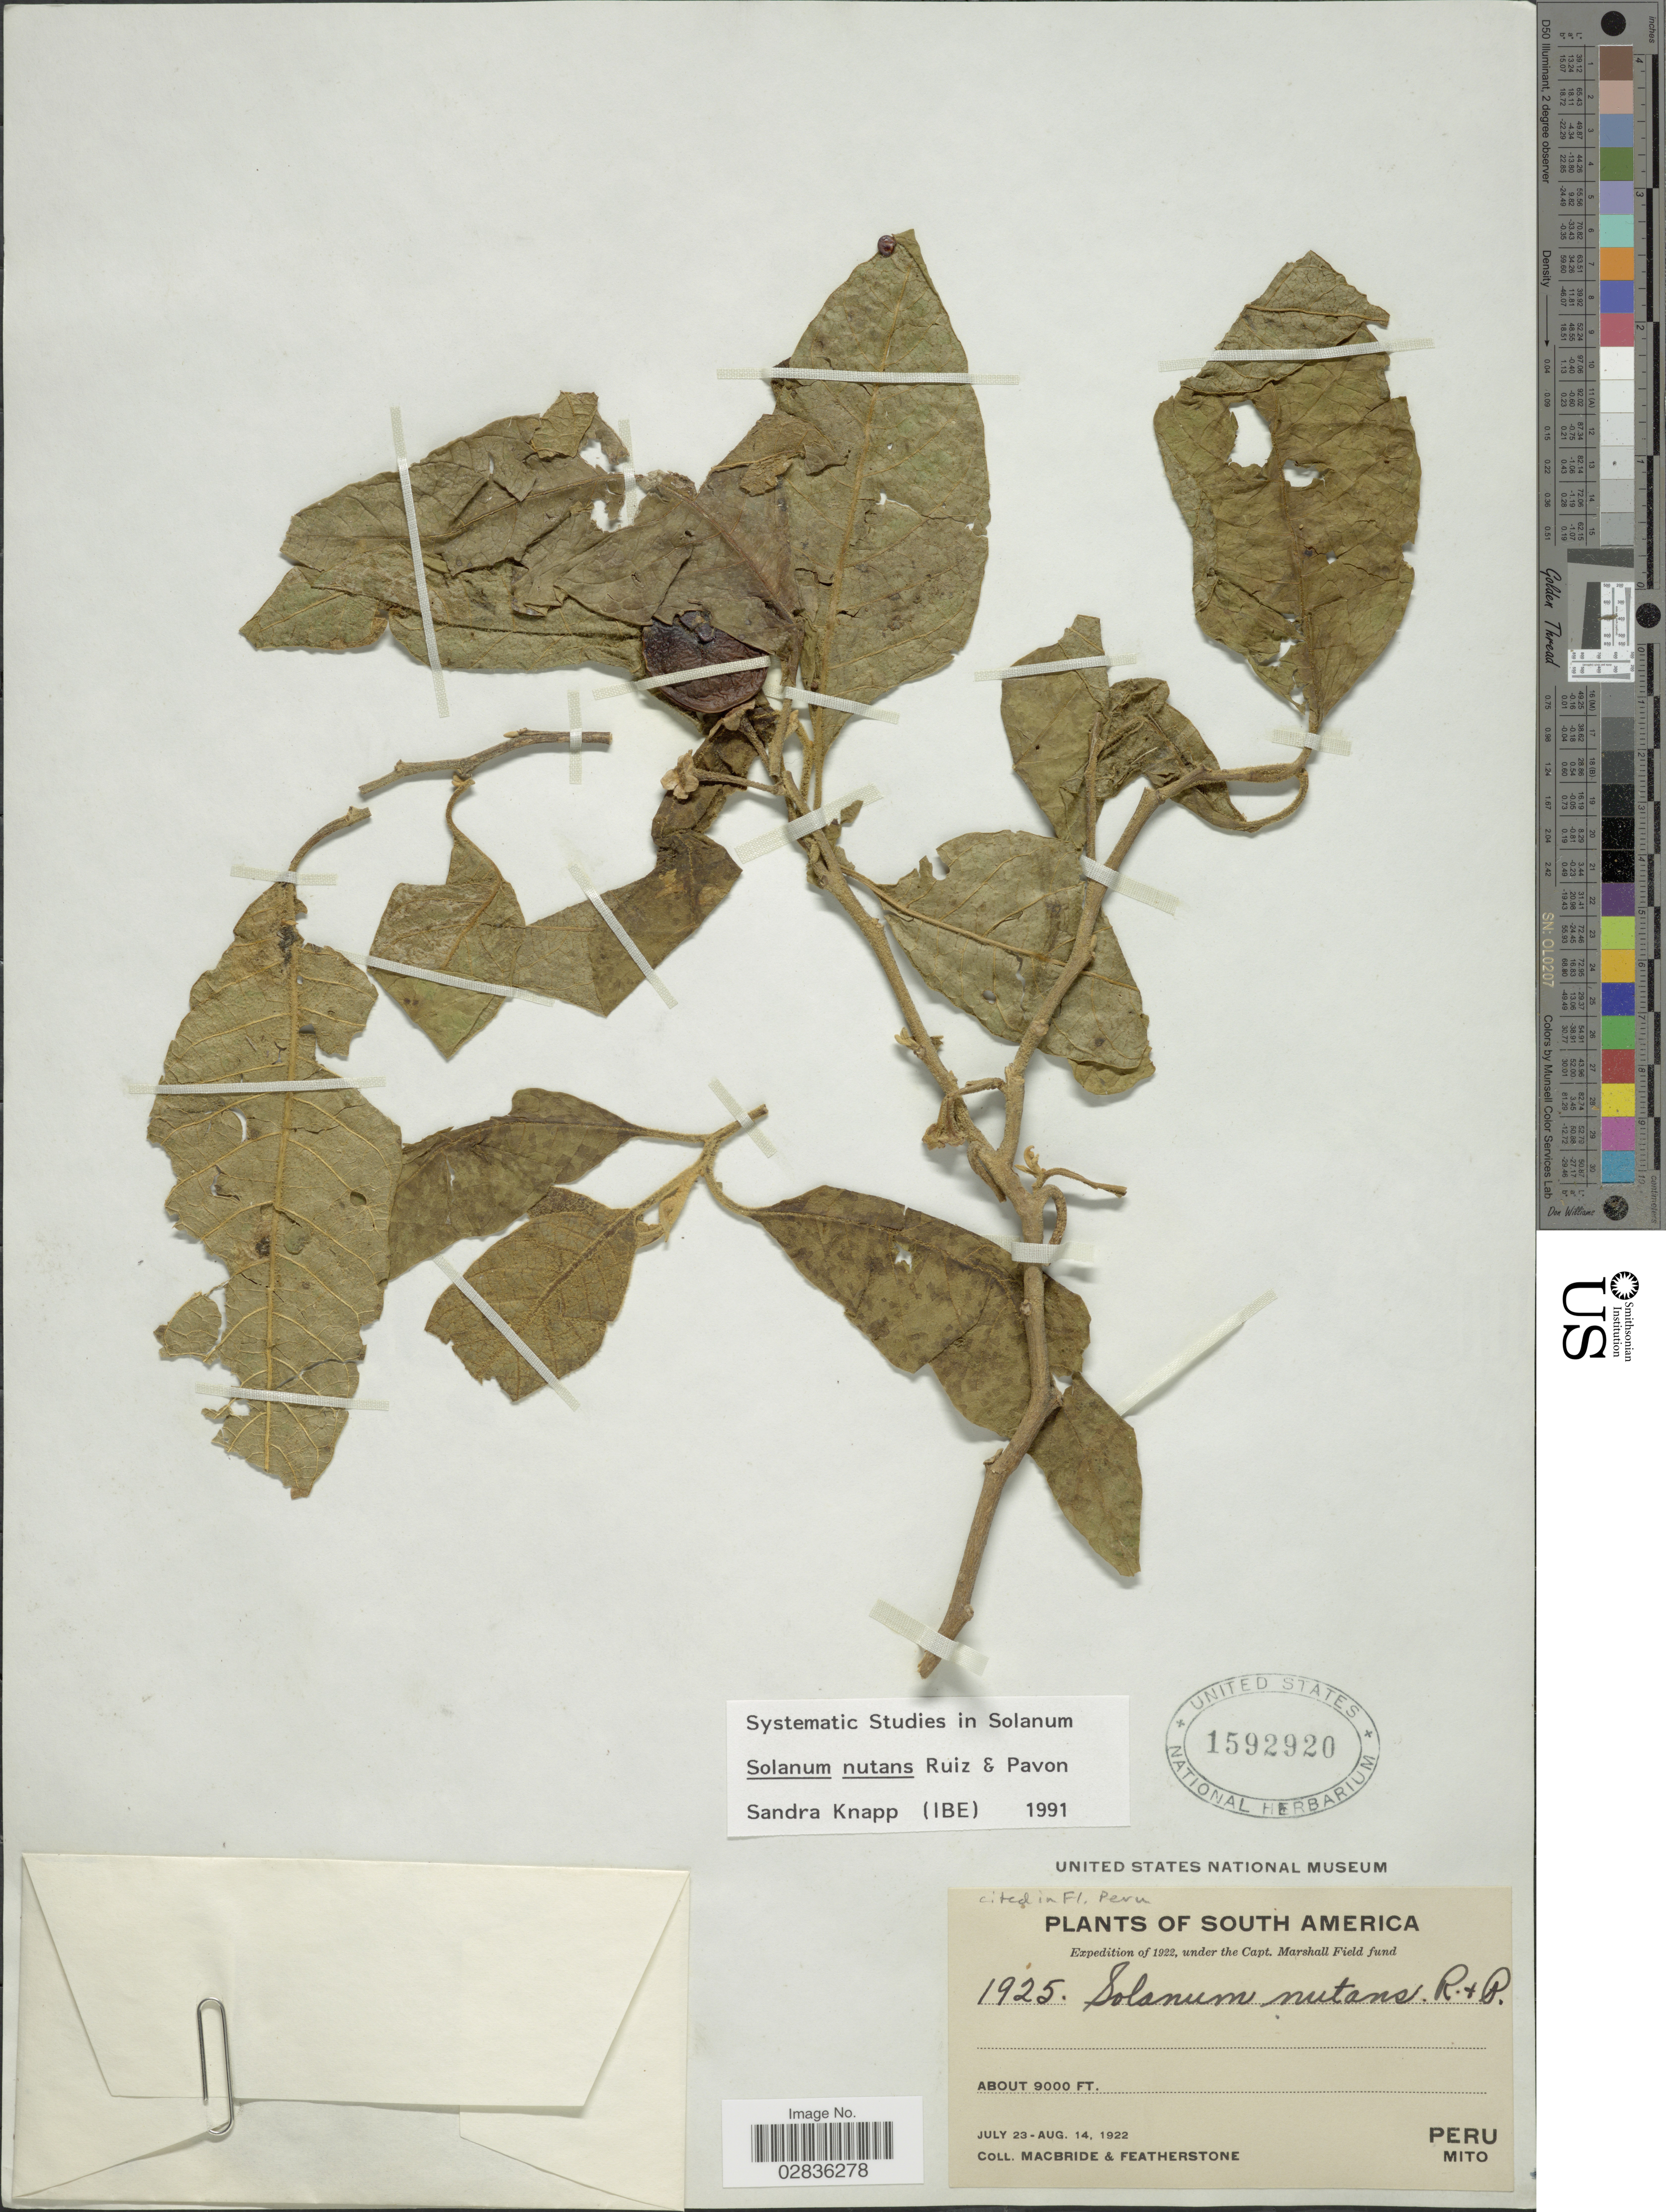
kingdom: Plantae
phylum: Tracheophyta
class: Magnoliopsida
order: Solanales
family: Solanaceae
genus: Solanum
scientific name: Solanum nutans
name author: Ruiz & Pav.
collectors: Macbride, -- & -. Featherstone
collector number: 1925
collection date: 1922-07-23/1922-08-14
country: Peru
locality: Mito.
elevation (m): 2743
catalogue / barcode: US 1592920